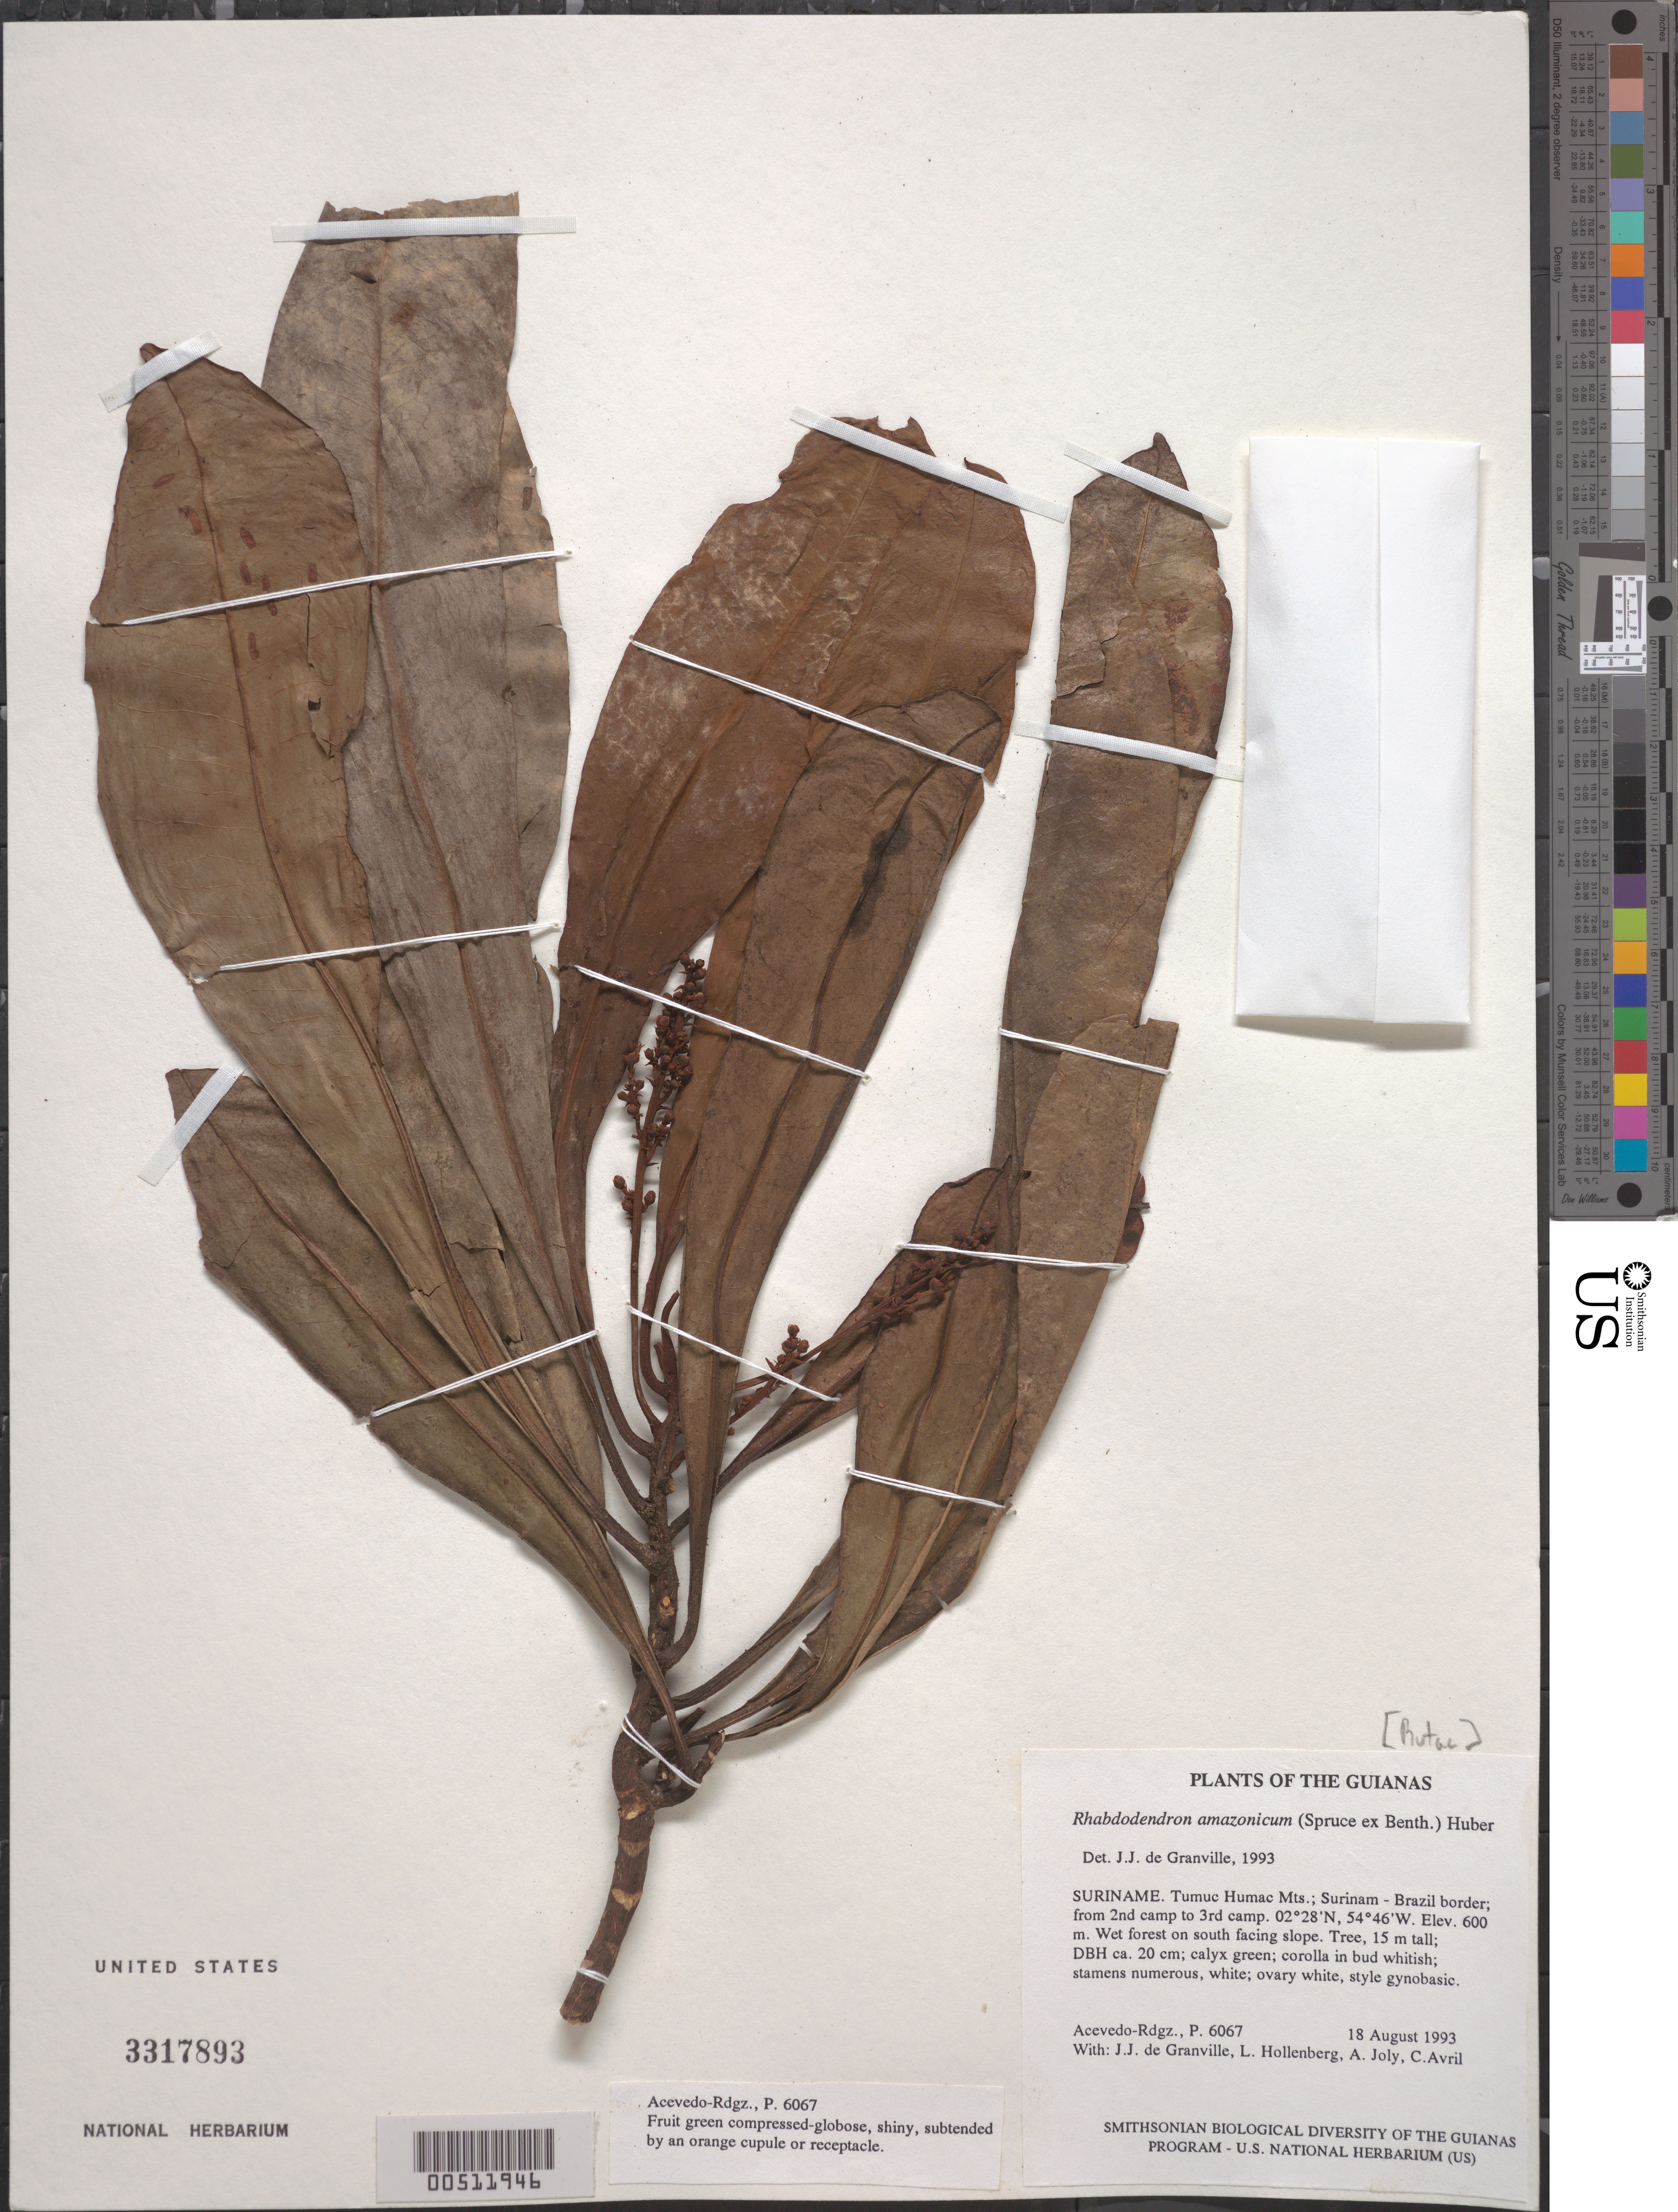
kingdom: Plantae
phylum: Tracheophyta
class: Magnoliopsida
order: Caryophyllales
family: Rhabdodendraceae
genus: Rhabdodendron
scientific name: Rhabdodendron amazonicum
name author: (Spruce ex Benth.) Huber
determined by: Granville, J. J. de, (CAY), Institut de Recherche pour le Developpement (IRD) (FRENCH GUIANA)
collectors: P. Acevedo-Rodr.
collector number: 6067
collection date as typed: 18 Aug 1993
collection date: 1993-08-18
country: Suriname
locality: Tumuc Humac Mts.; Surinam - Brazil border; from 2nd camp to 3rd camp.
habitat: Wet forest on south facing slope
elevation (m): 600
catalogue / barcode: US 3317893